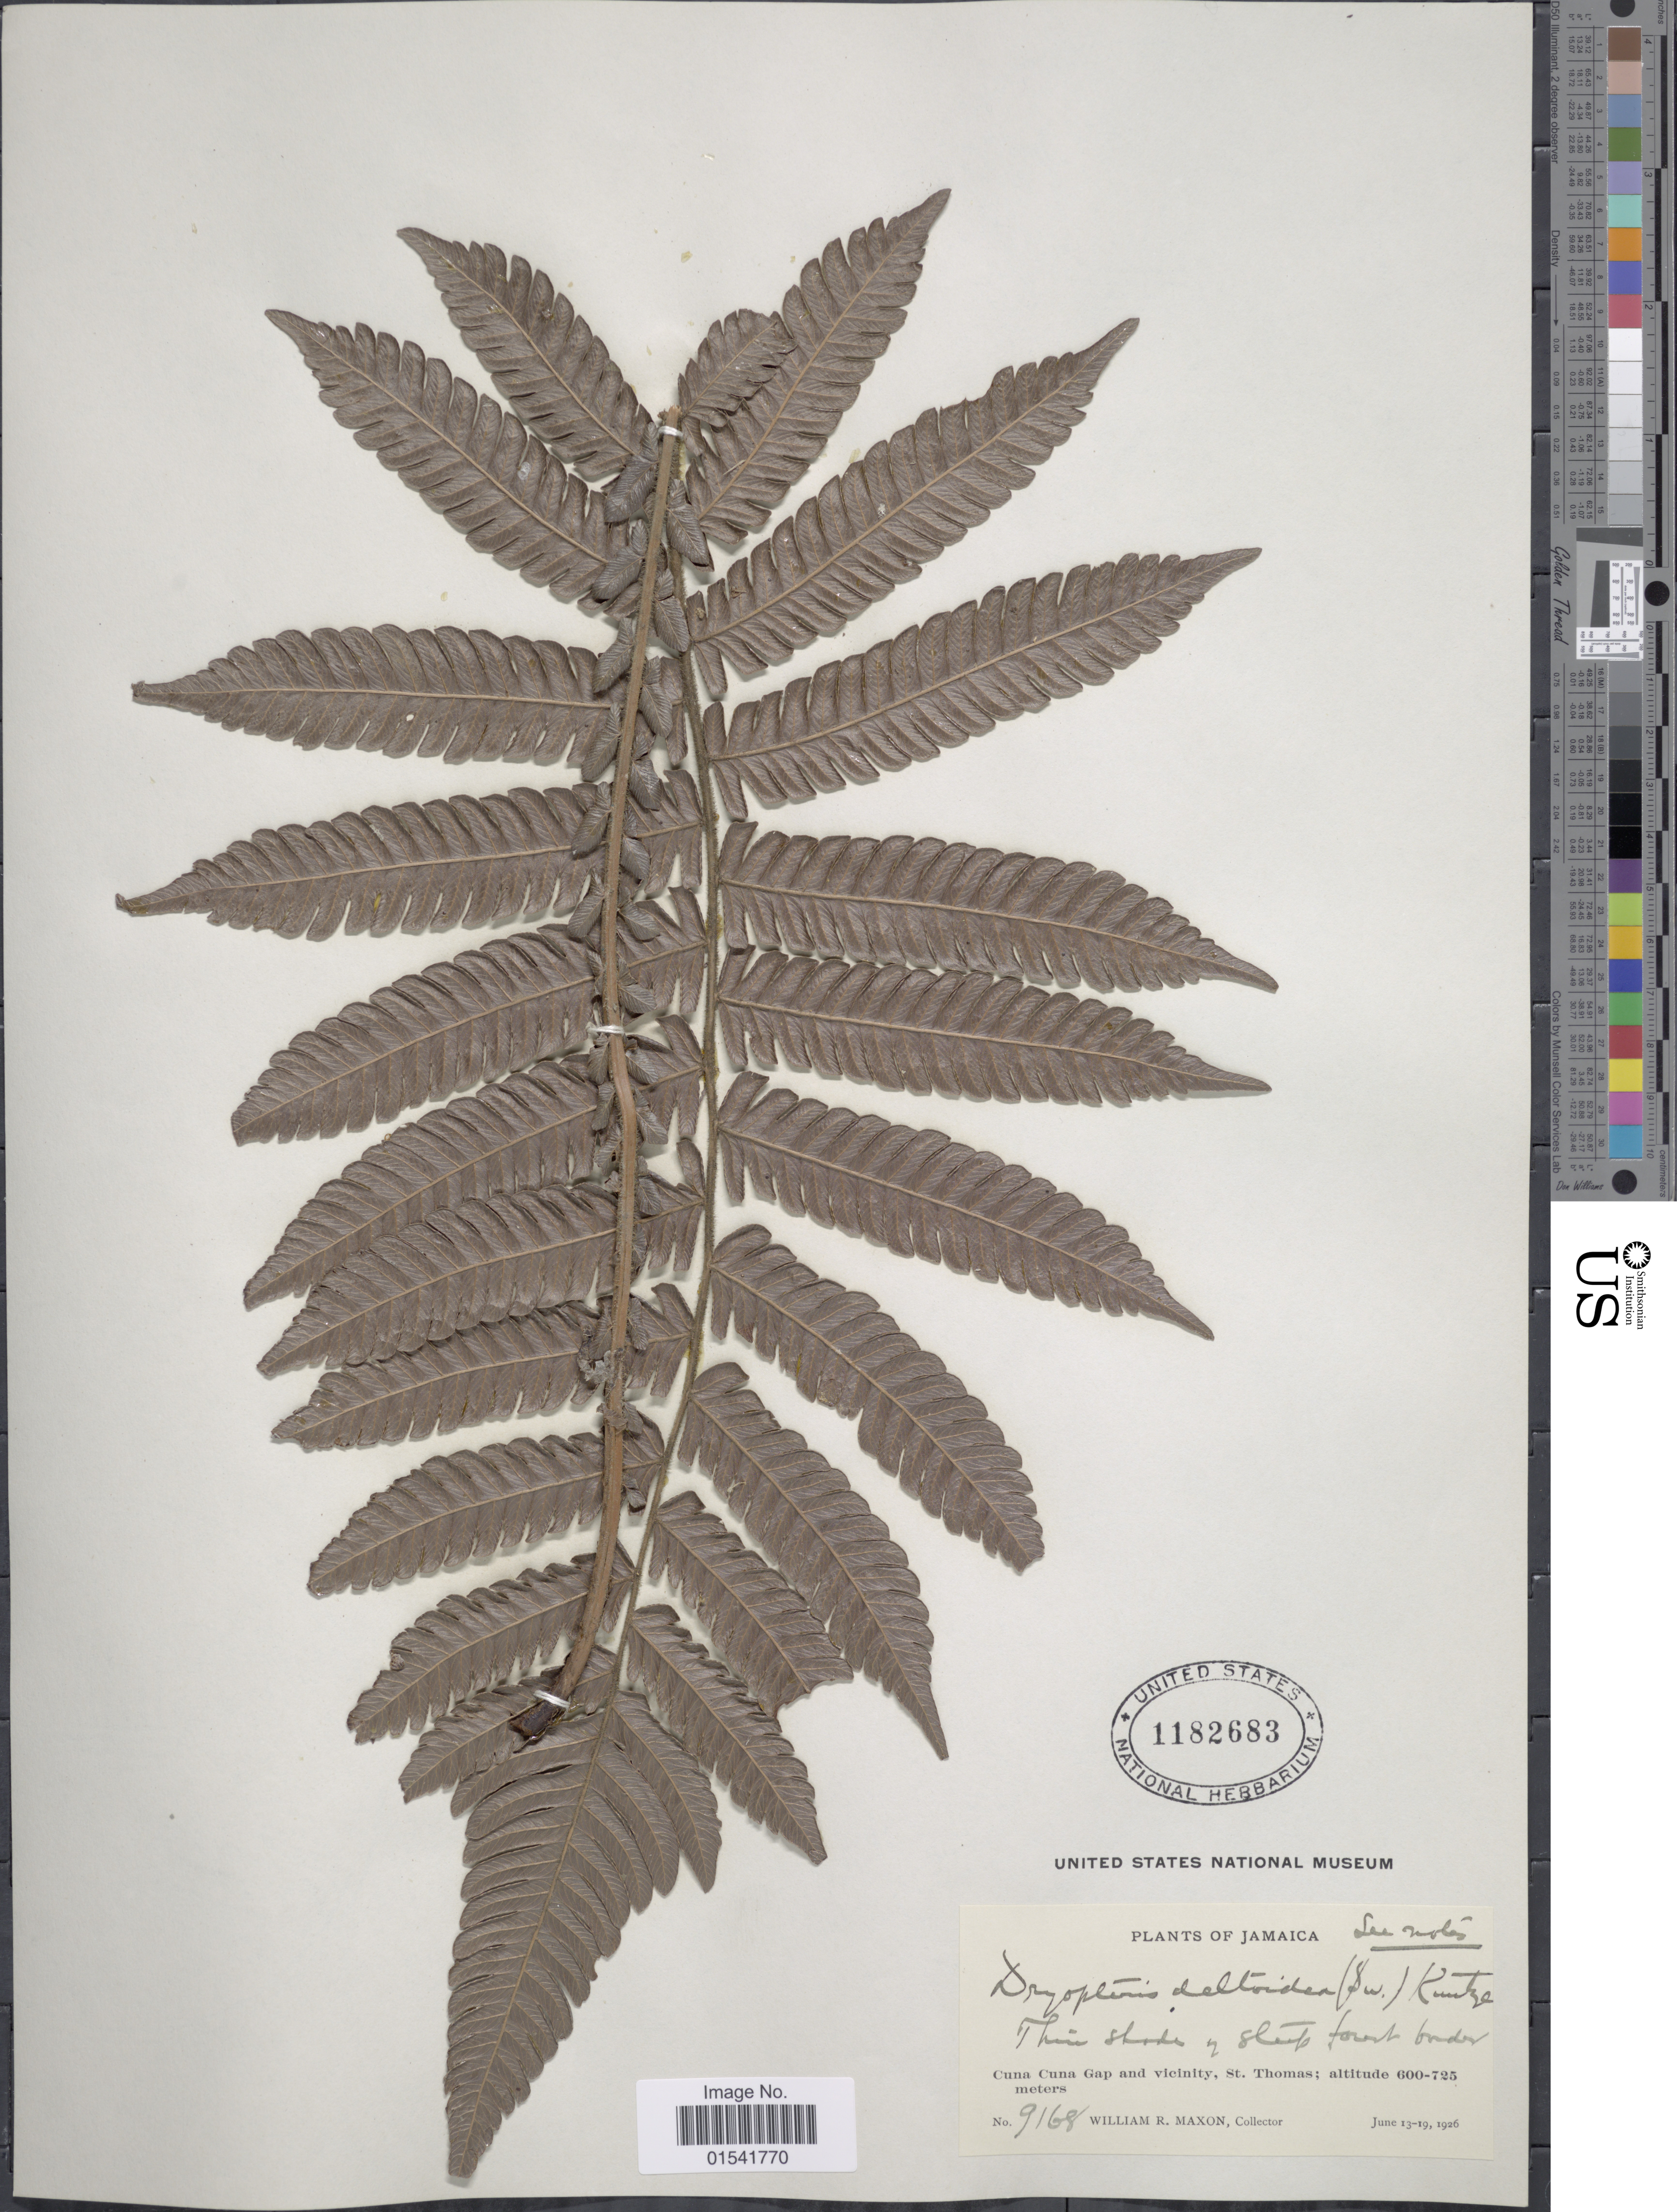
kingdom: Plantae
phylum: Tracheophyta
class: Polypodiopsida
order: Polypodiales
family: Thelypteridaceae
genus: Steiropteris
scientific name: Steiropteris deltoidea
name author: (Sw.) Pic. Serm.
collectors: W. R. Maxon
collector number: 9168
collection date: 1926-06-13/1926-06-19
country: Jamaica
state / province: Saint Thomas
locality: Cuna Cuna Gap and vicinity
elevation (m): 600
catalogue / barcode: US 1182683